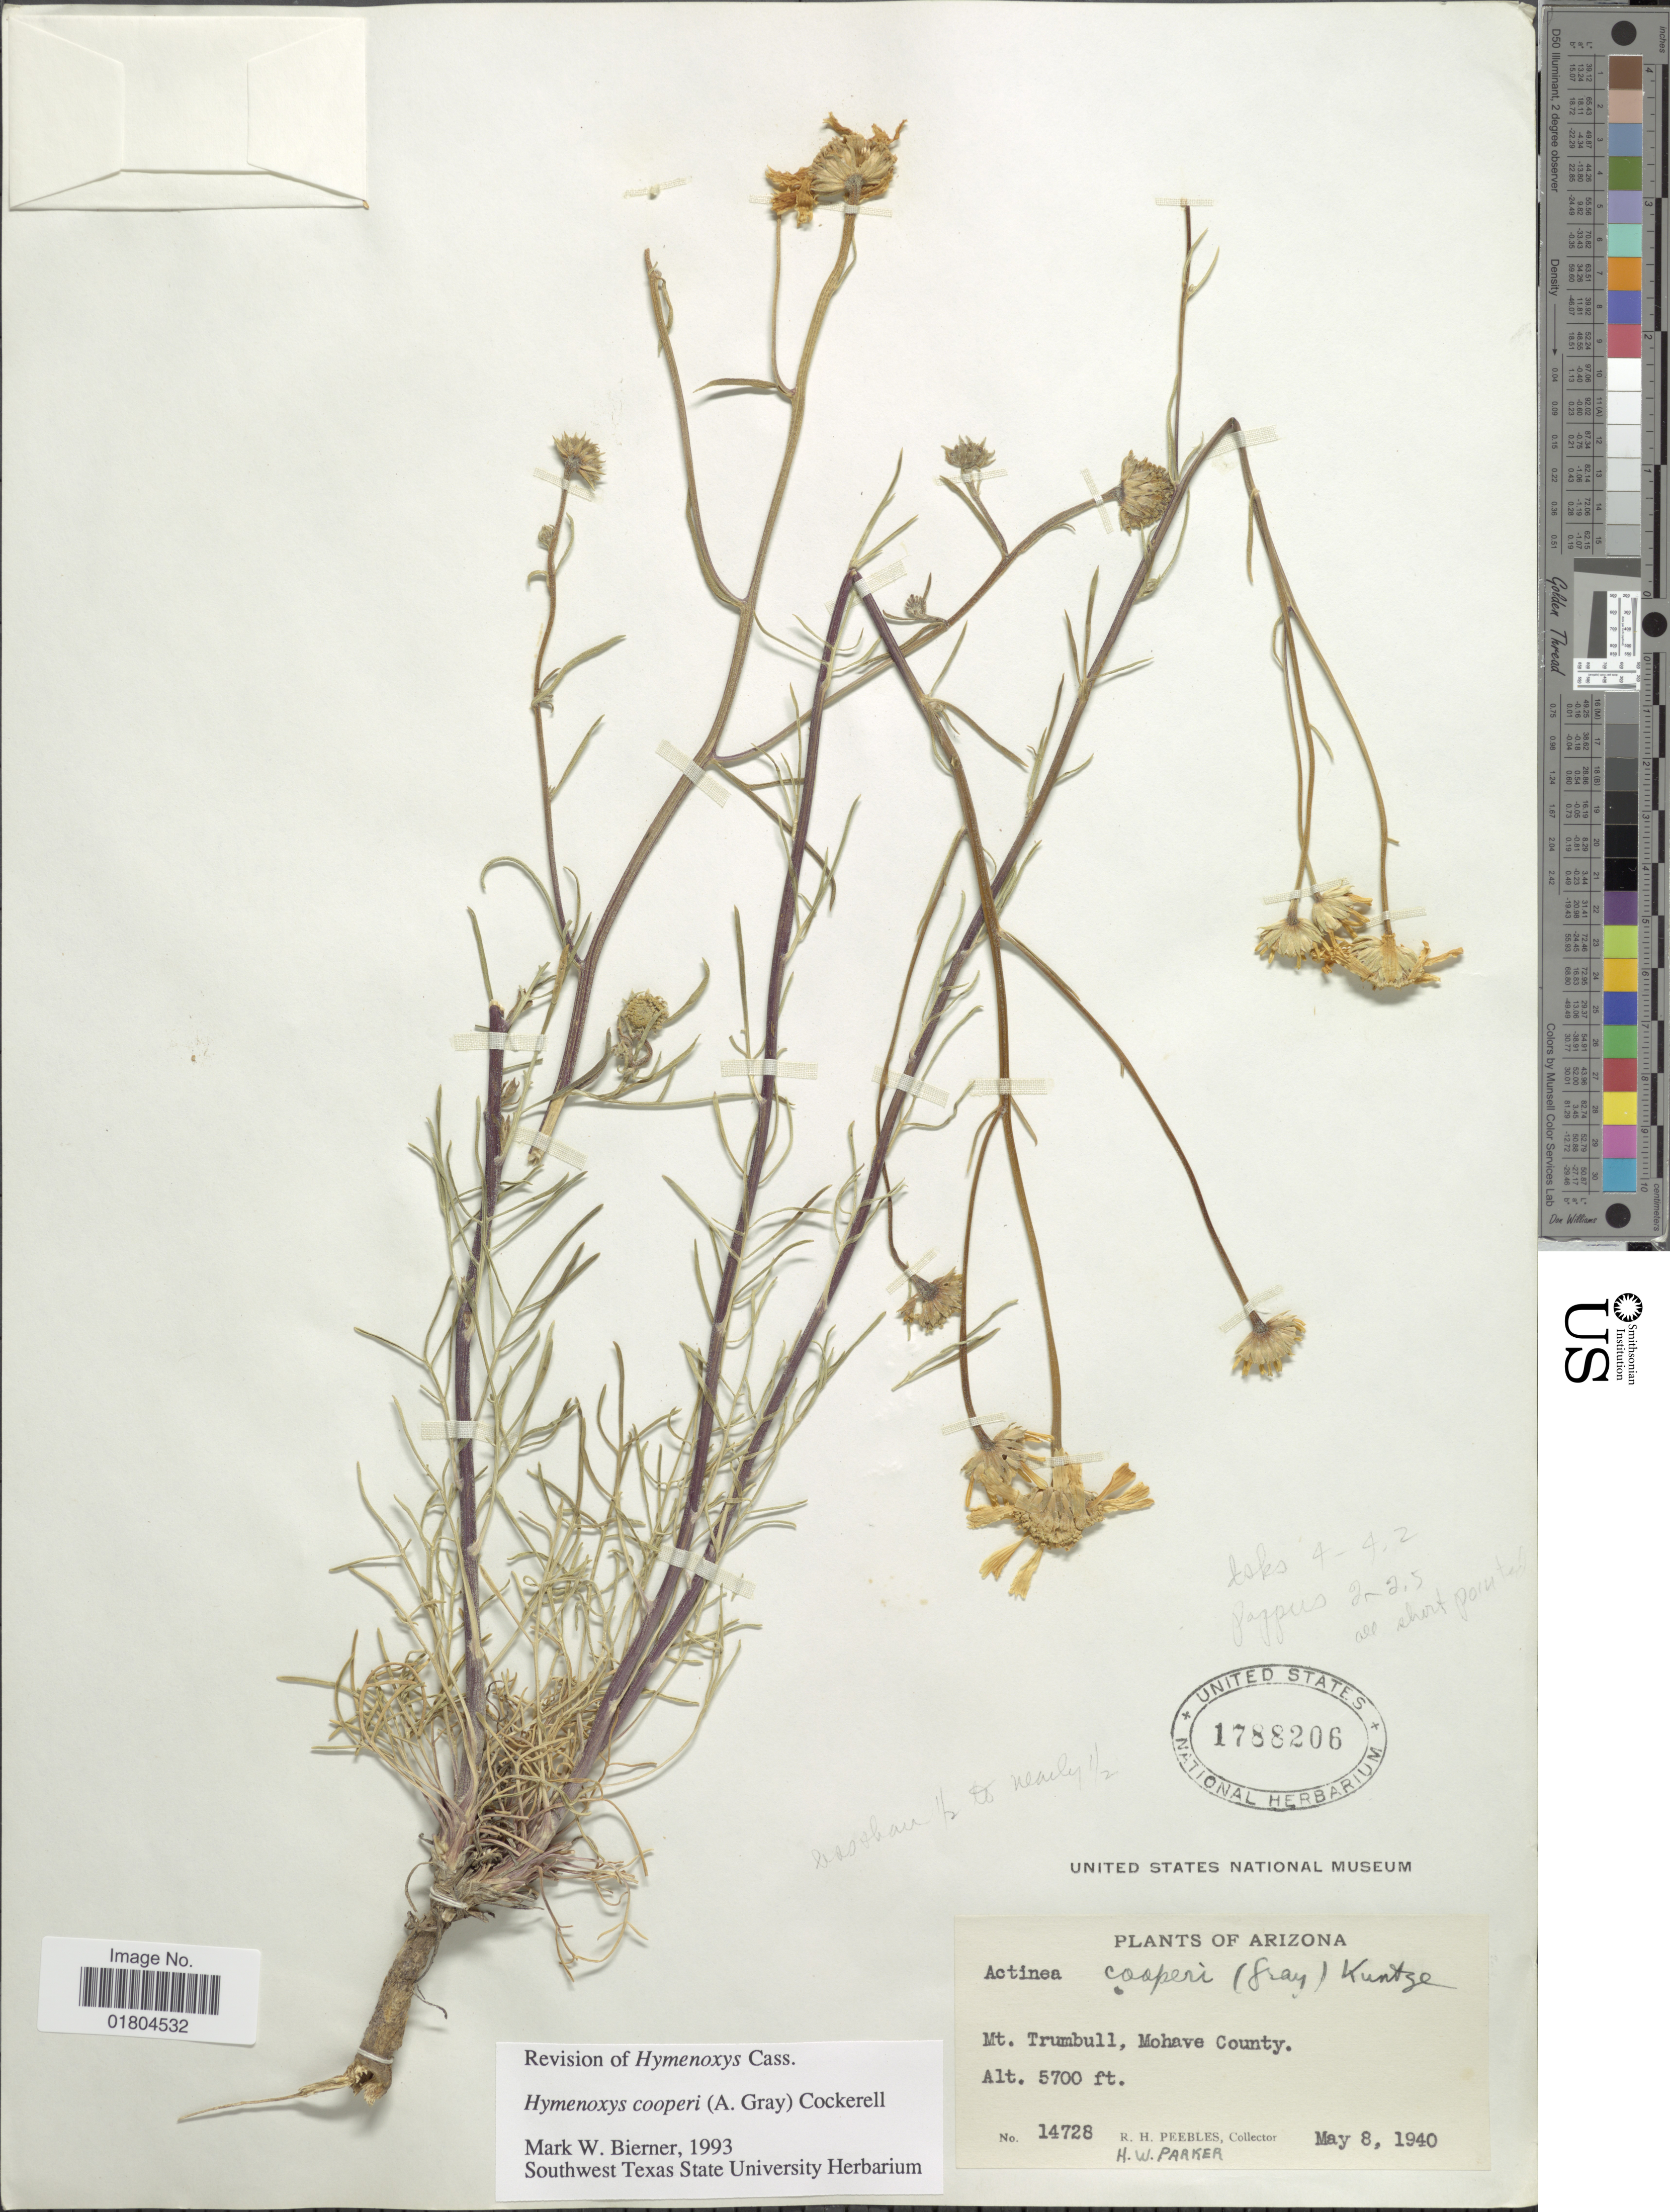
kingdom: Plantae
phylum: Tracheophyta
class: Magnoliopsida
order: Asterales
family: Asteraceae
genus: Hymenoxys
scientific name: Hymenoxys cooperi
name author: (A. Gray) Cockerell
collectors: R. H. Peebles & H. W. Parker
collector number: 14728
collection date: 1940-05-08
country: United States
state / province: Arizona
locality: Mt. Trumbull, Mohave County.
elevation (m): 1737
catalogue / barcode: US 1788206